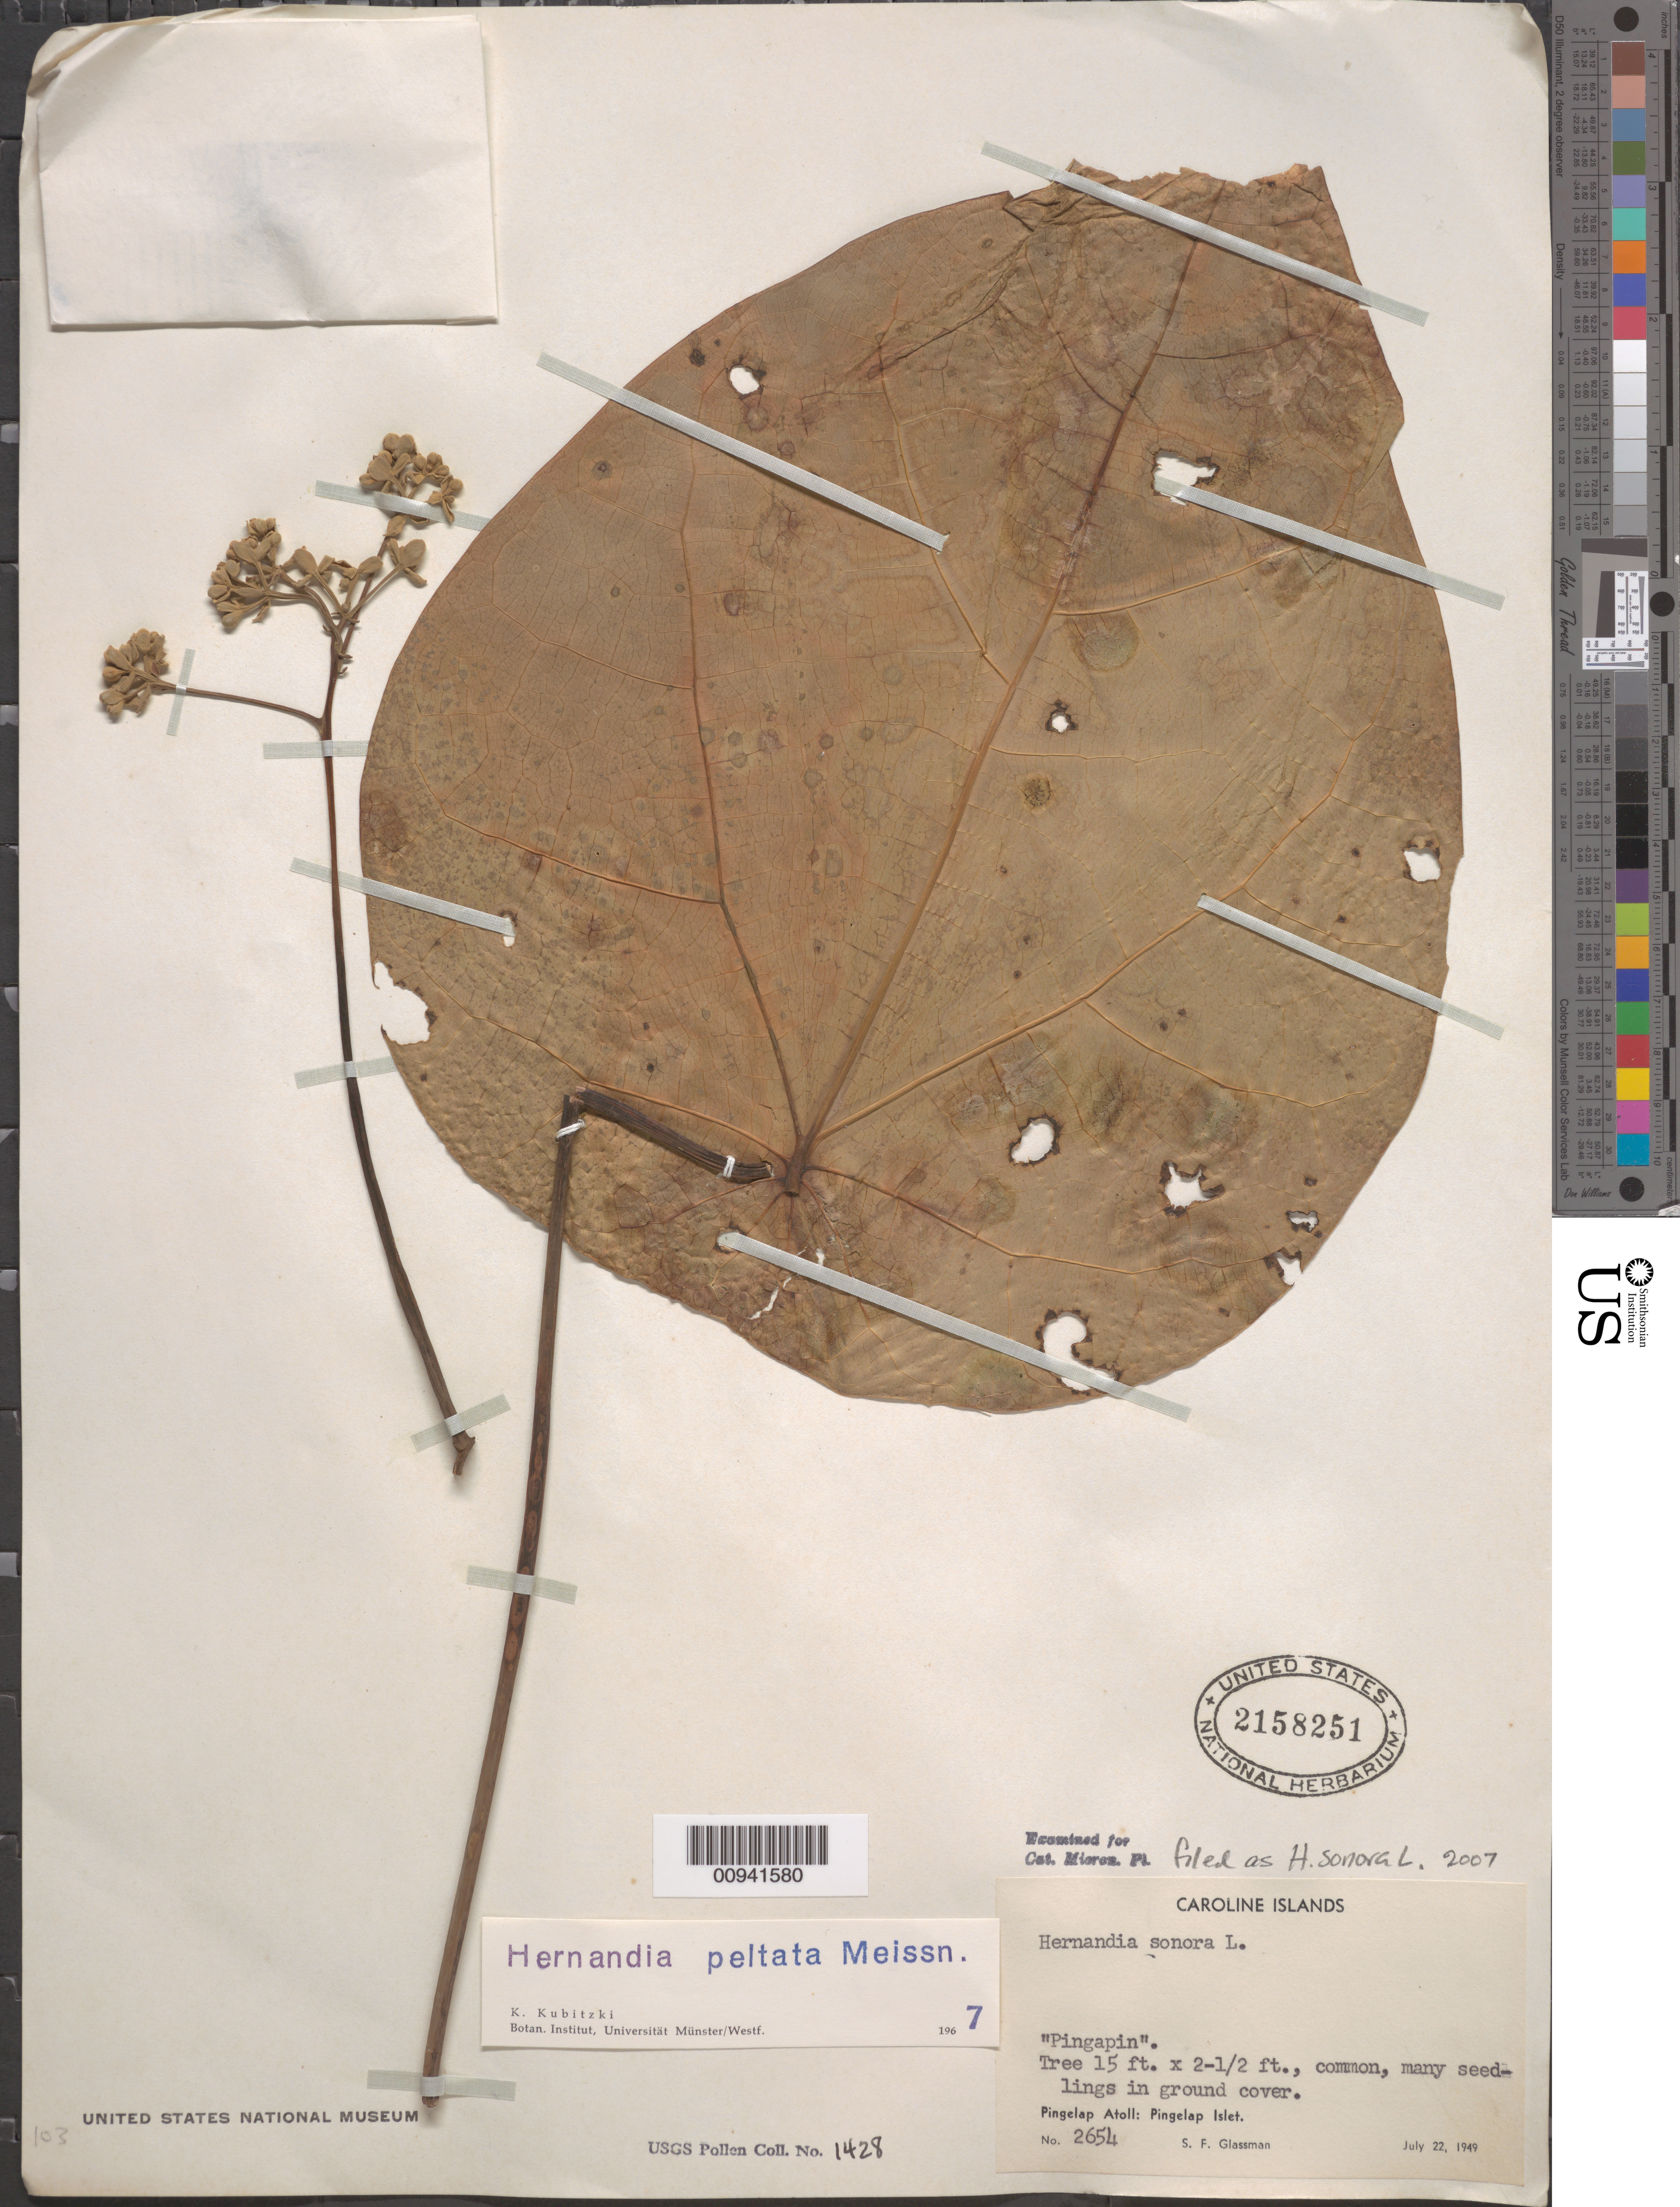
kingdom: Plantae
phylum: Tracheophyta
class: Magnoliopsida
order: Laurales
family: Hernandiaceae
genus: Hernandia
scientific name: Hernandia nymphaeifolia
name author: (C. Presl) Kubitzki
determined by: Strong, M. T., (US), Smithsonian Institution - National Museum of Natural History (UNITED STATES)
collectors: S. F. Glassman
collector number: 2654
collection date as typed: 22 Jul 1949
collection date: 1949-07-22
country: Micronesia, Federated States of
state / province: Pohnpei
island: Pingelap Atoll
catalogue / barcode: US 2158251